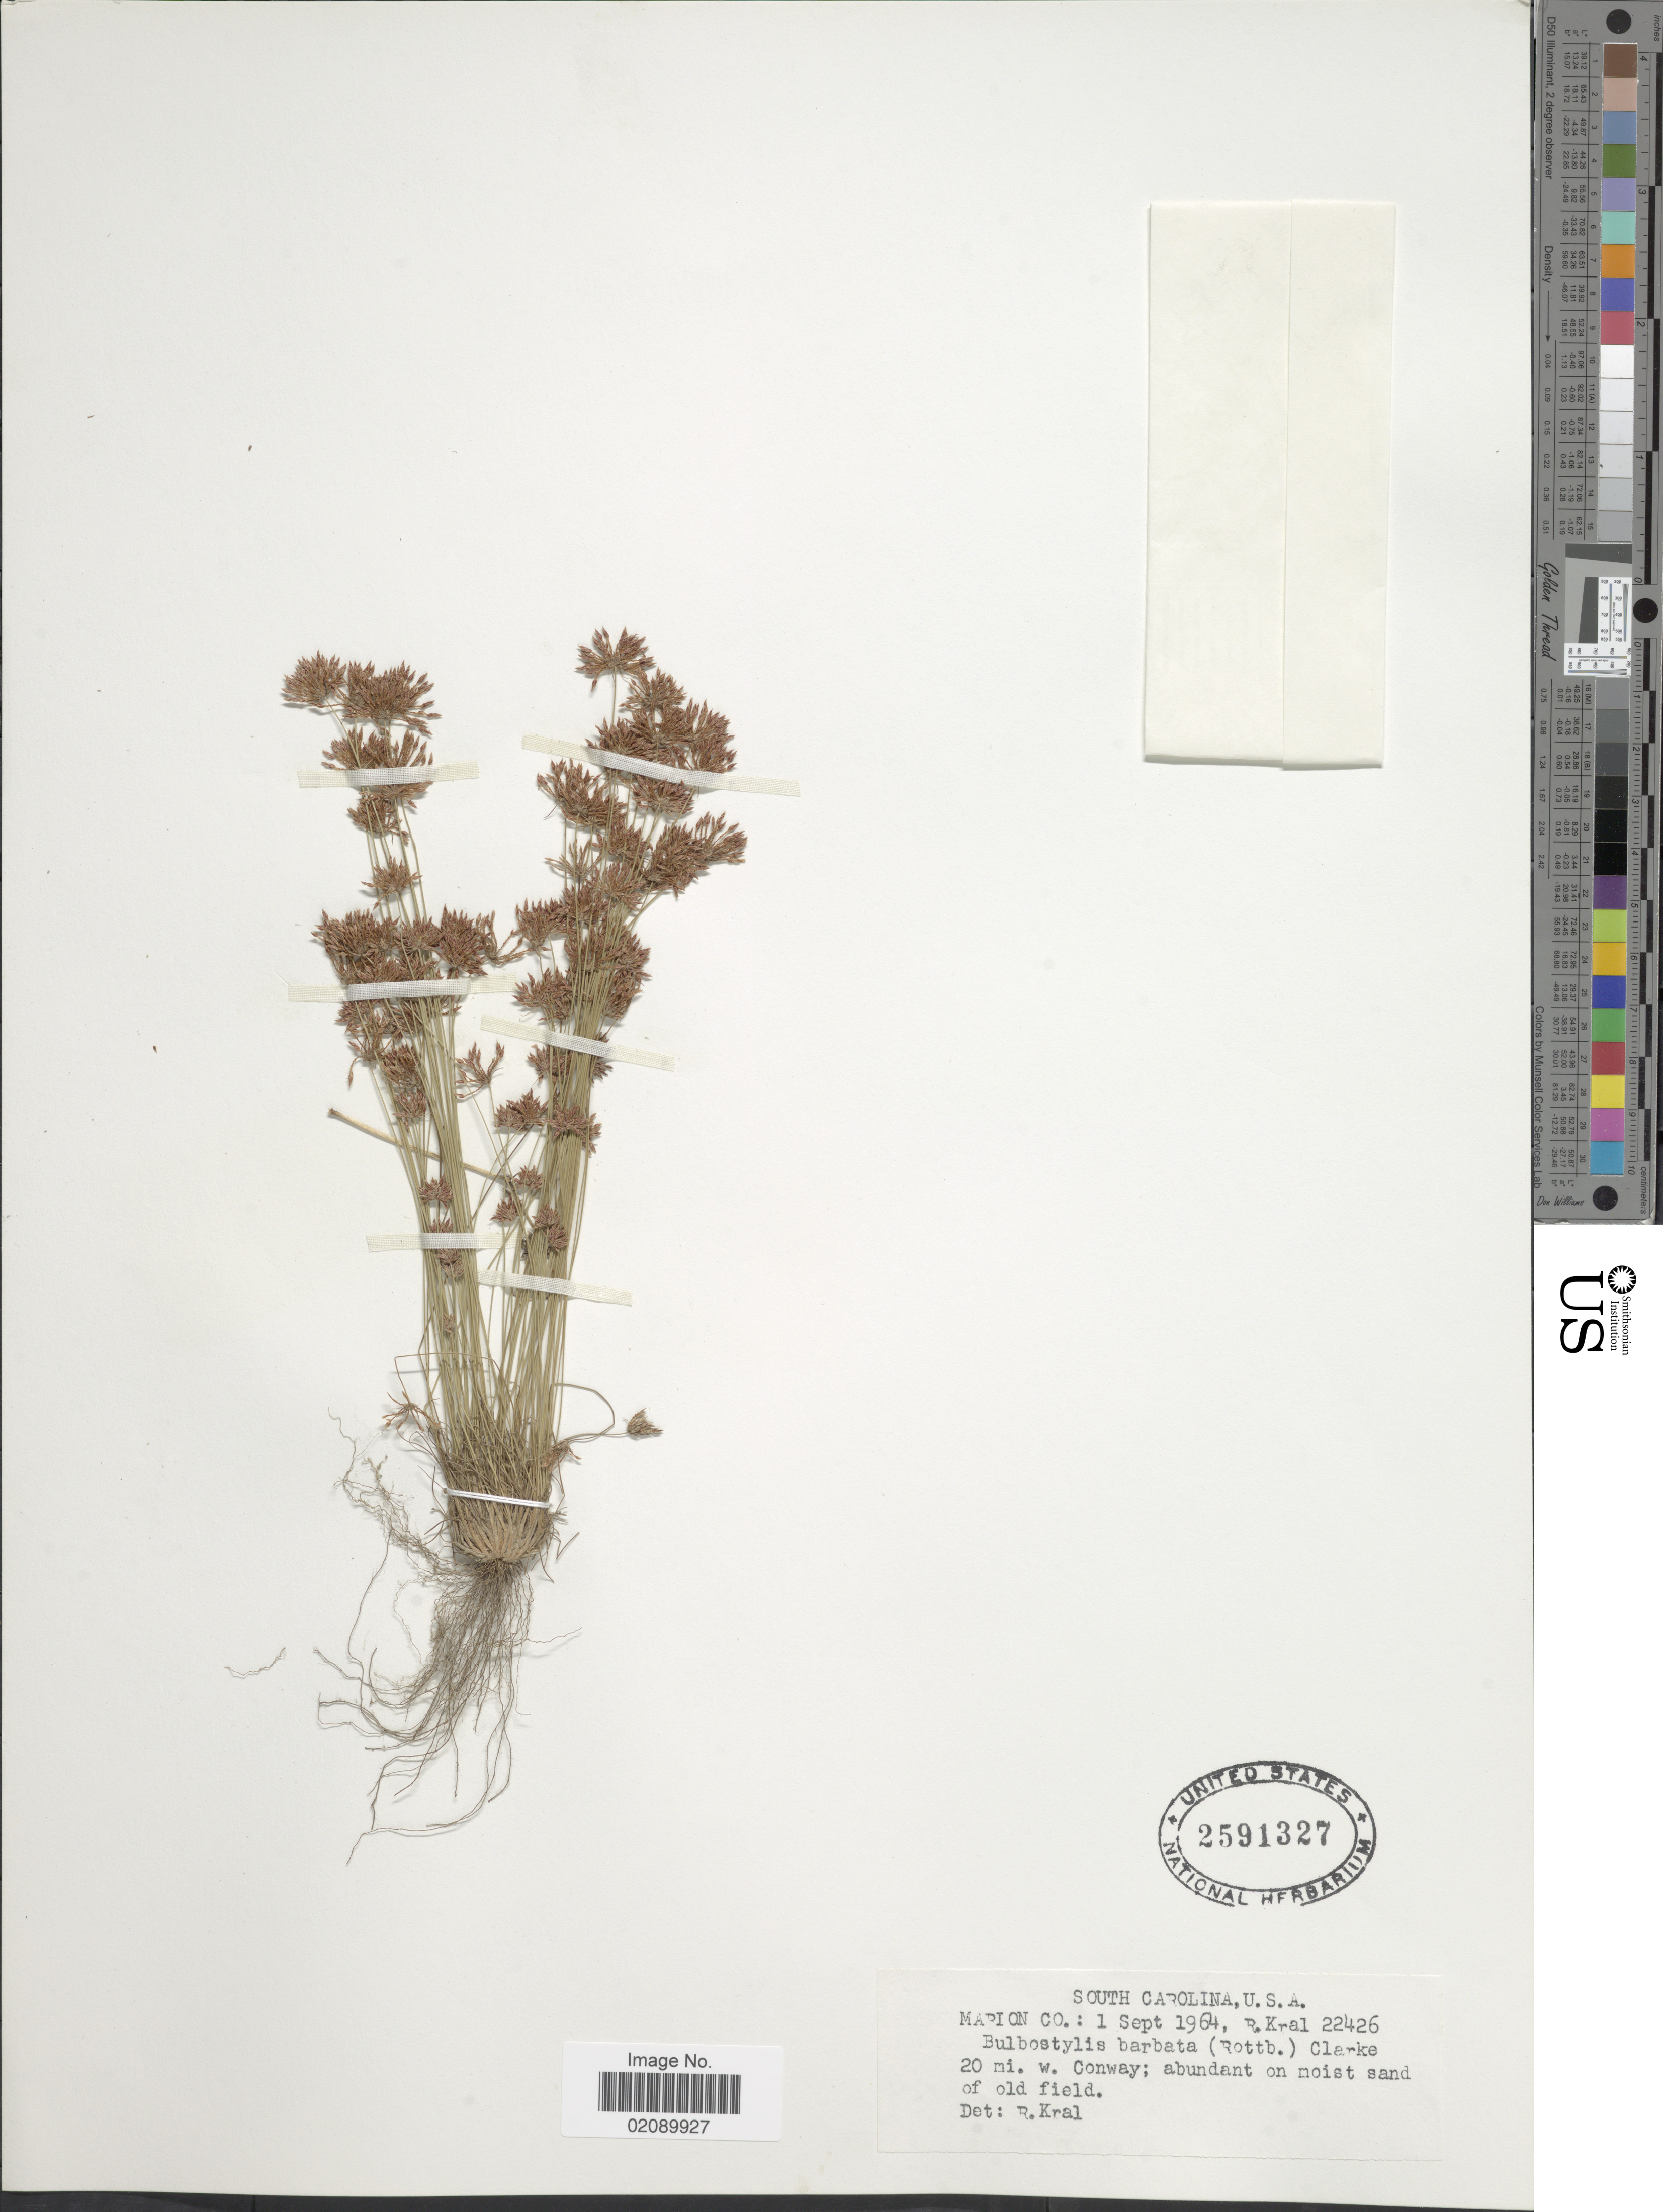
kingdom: Plantae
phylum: Tracheophyta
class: Liliopsida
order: Poales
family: Cyperaceae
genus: Bulbostylis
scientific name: Bulbostylis barbata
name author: (Rottb.) C.B. Clarke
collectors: R. Kral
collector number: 22426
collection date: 1964-09-01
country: United States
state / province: South Carolina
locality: Marion Co. 20 mi. w. Conway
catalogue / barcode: US 2591327